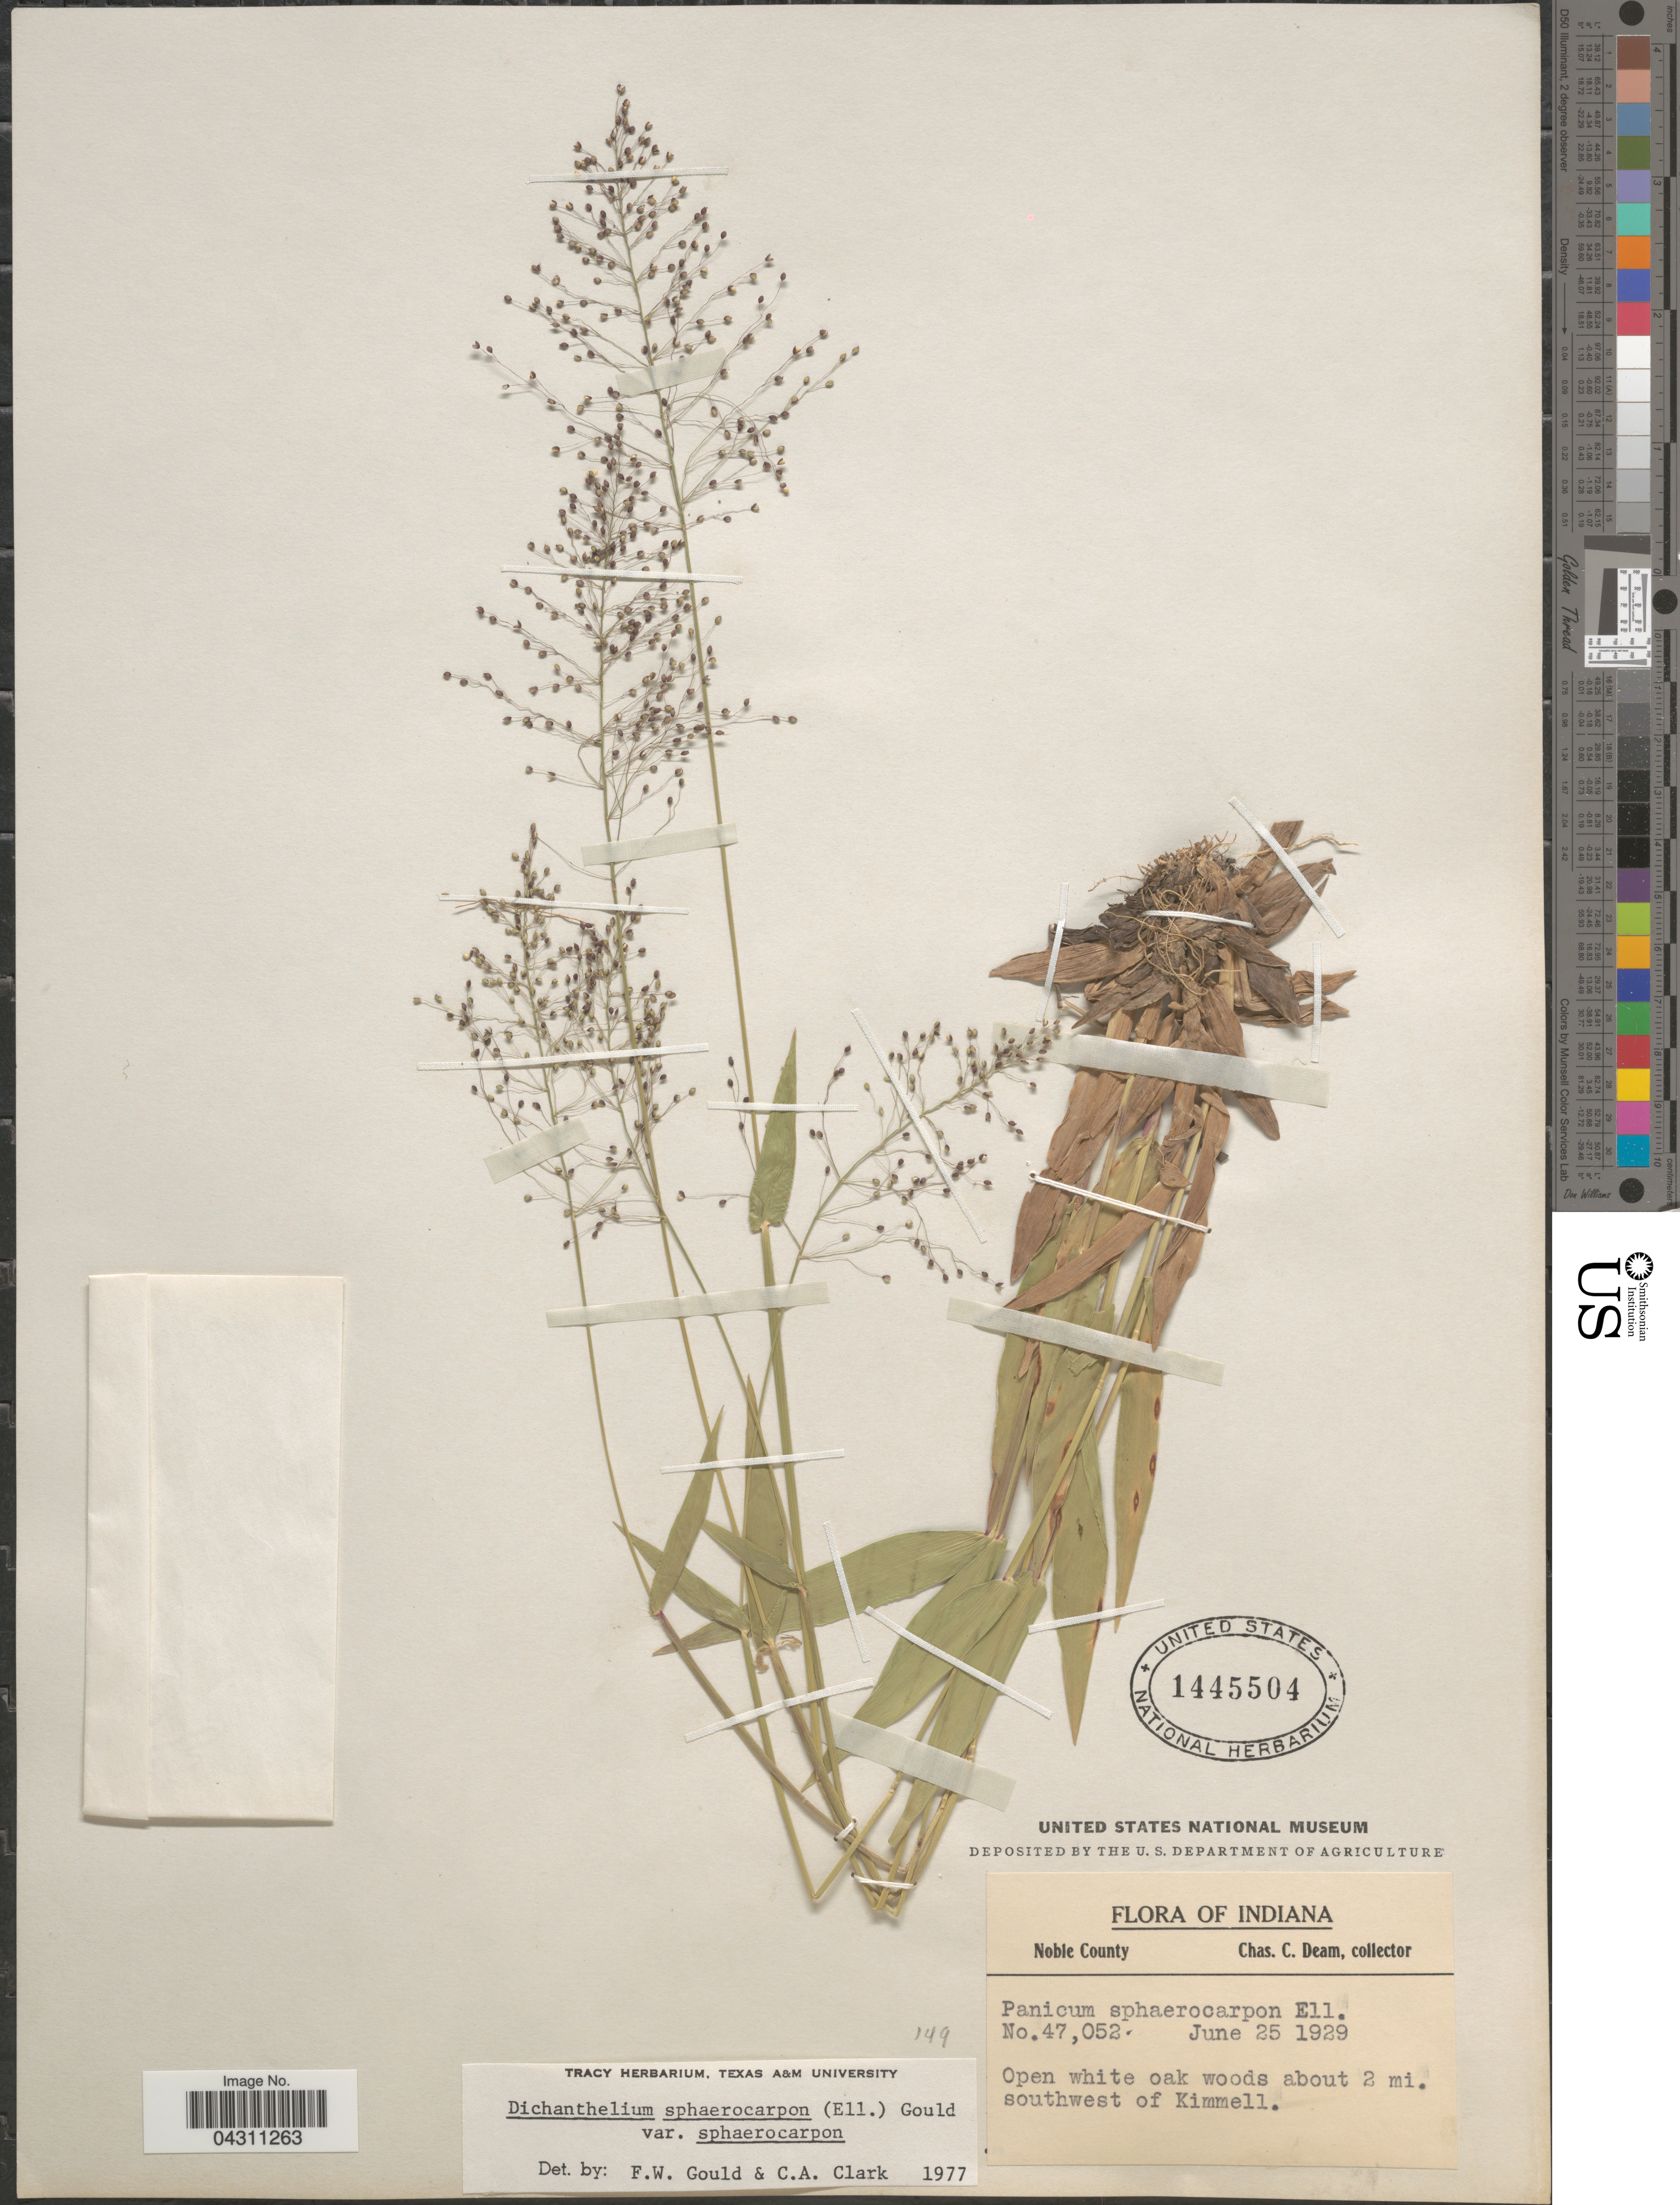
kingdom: Plantae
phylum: Tracheophyta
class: Liliopsida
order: Poales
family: Poaceae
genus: Dichanthelium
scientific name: Dichanthelium sphaerocarpon var. sphaerocarpon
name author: (Elliott) Gould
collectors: C. C. Deam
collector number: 47052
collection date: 1929-06-25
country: United States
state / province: Indiana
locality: Noble County. Open white oak woods about 2 mi. southwest of Kimmell.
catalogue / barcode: US 1445504